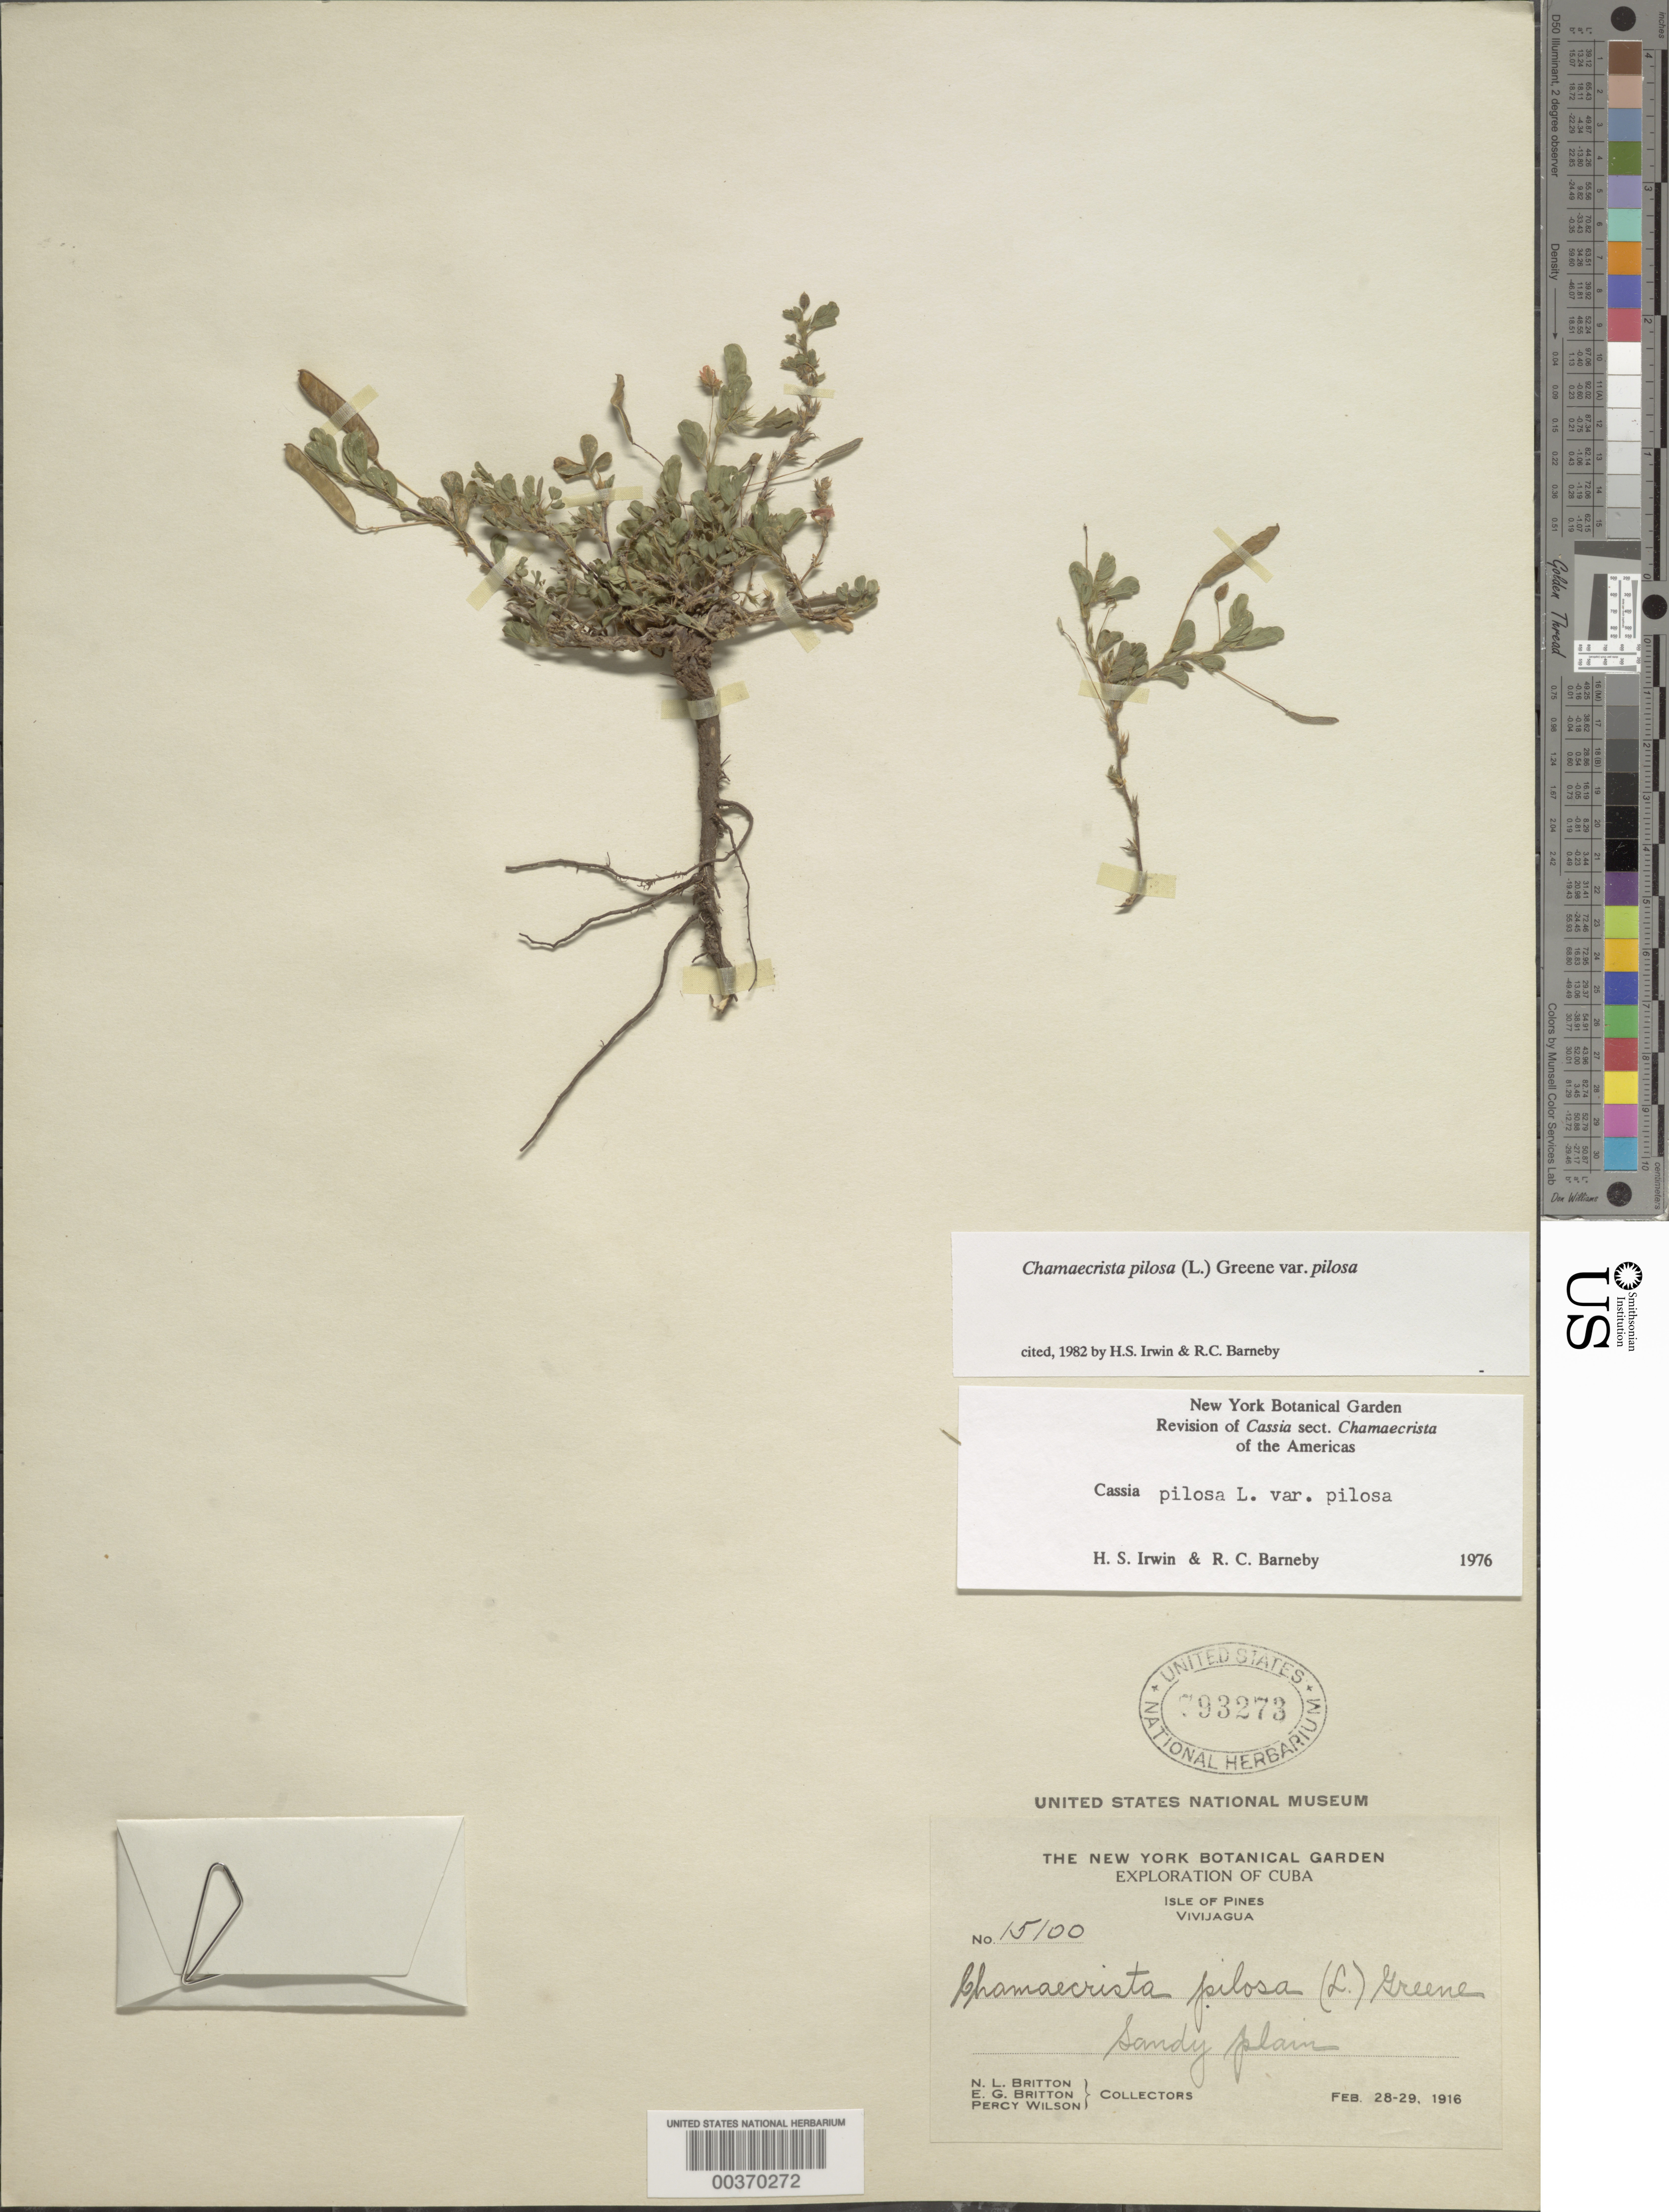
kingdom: Plantae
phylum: Tracheophyta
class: Magnoliopsida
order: Fabales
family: Fabaceae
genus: Chamaecrista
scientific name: Chamaecrista pilosa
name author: (L.) Greene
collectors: N. Britton, E. G. Britton & P. Wilson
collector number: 15100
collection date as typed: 28 Feb 1916 to 29 Feb 1916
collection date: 1916-02-28/1916-02-29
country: Cuba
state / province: Isla de La Juventud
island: Isla de La Juventud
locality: Vivijagua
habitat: Sandy plain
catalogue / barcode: US 793273